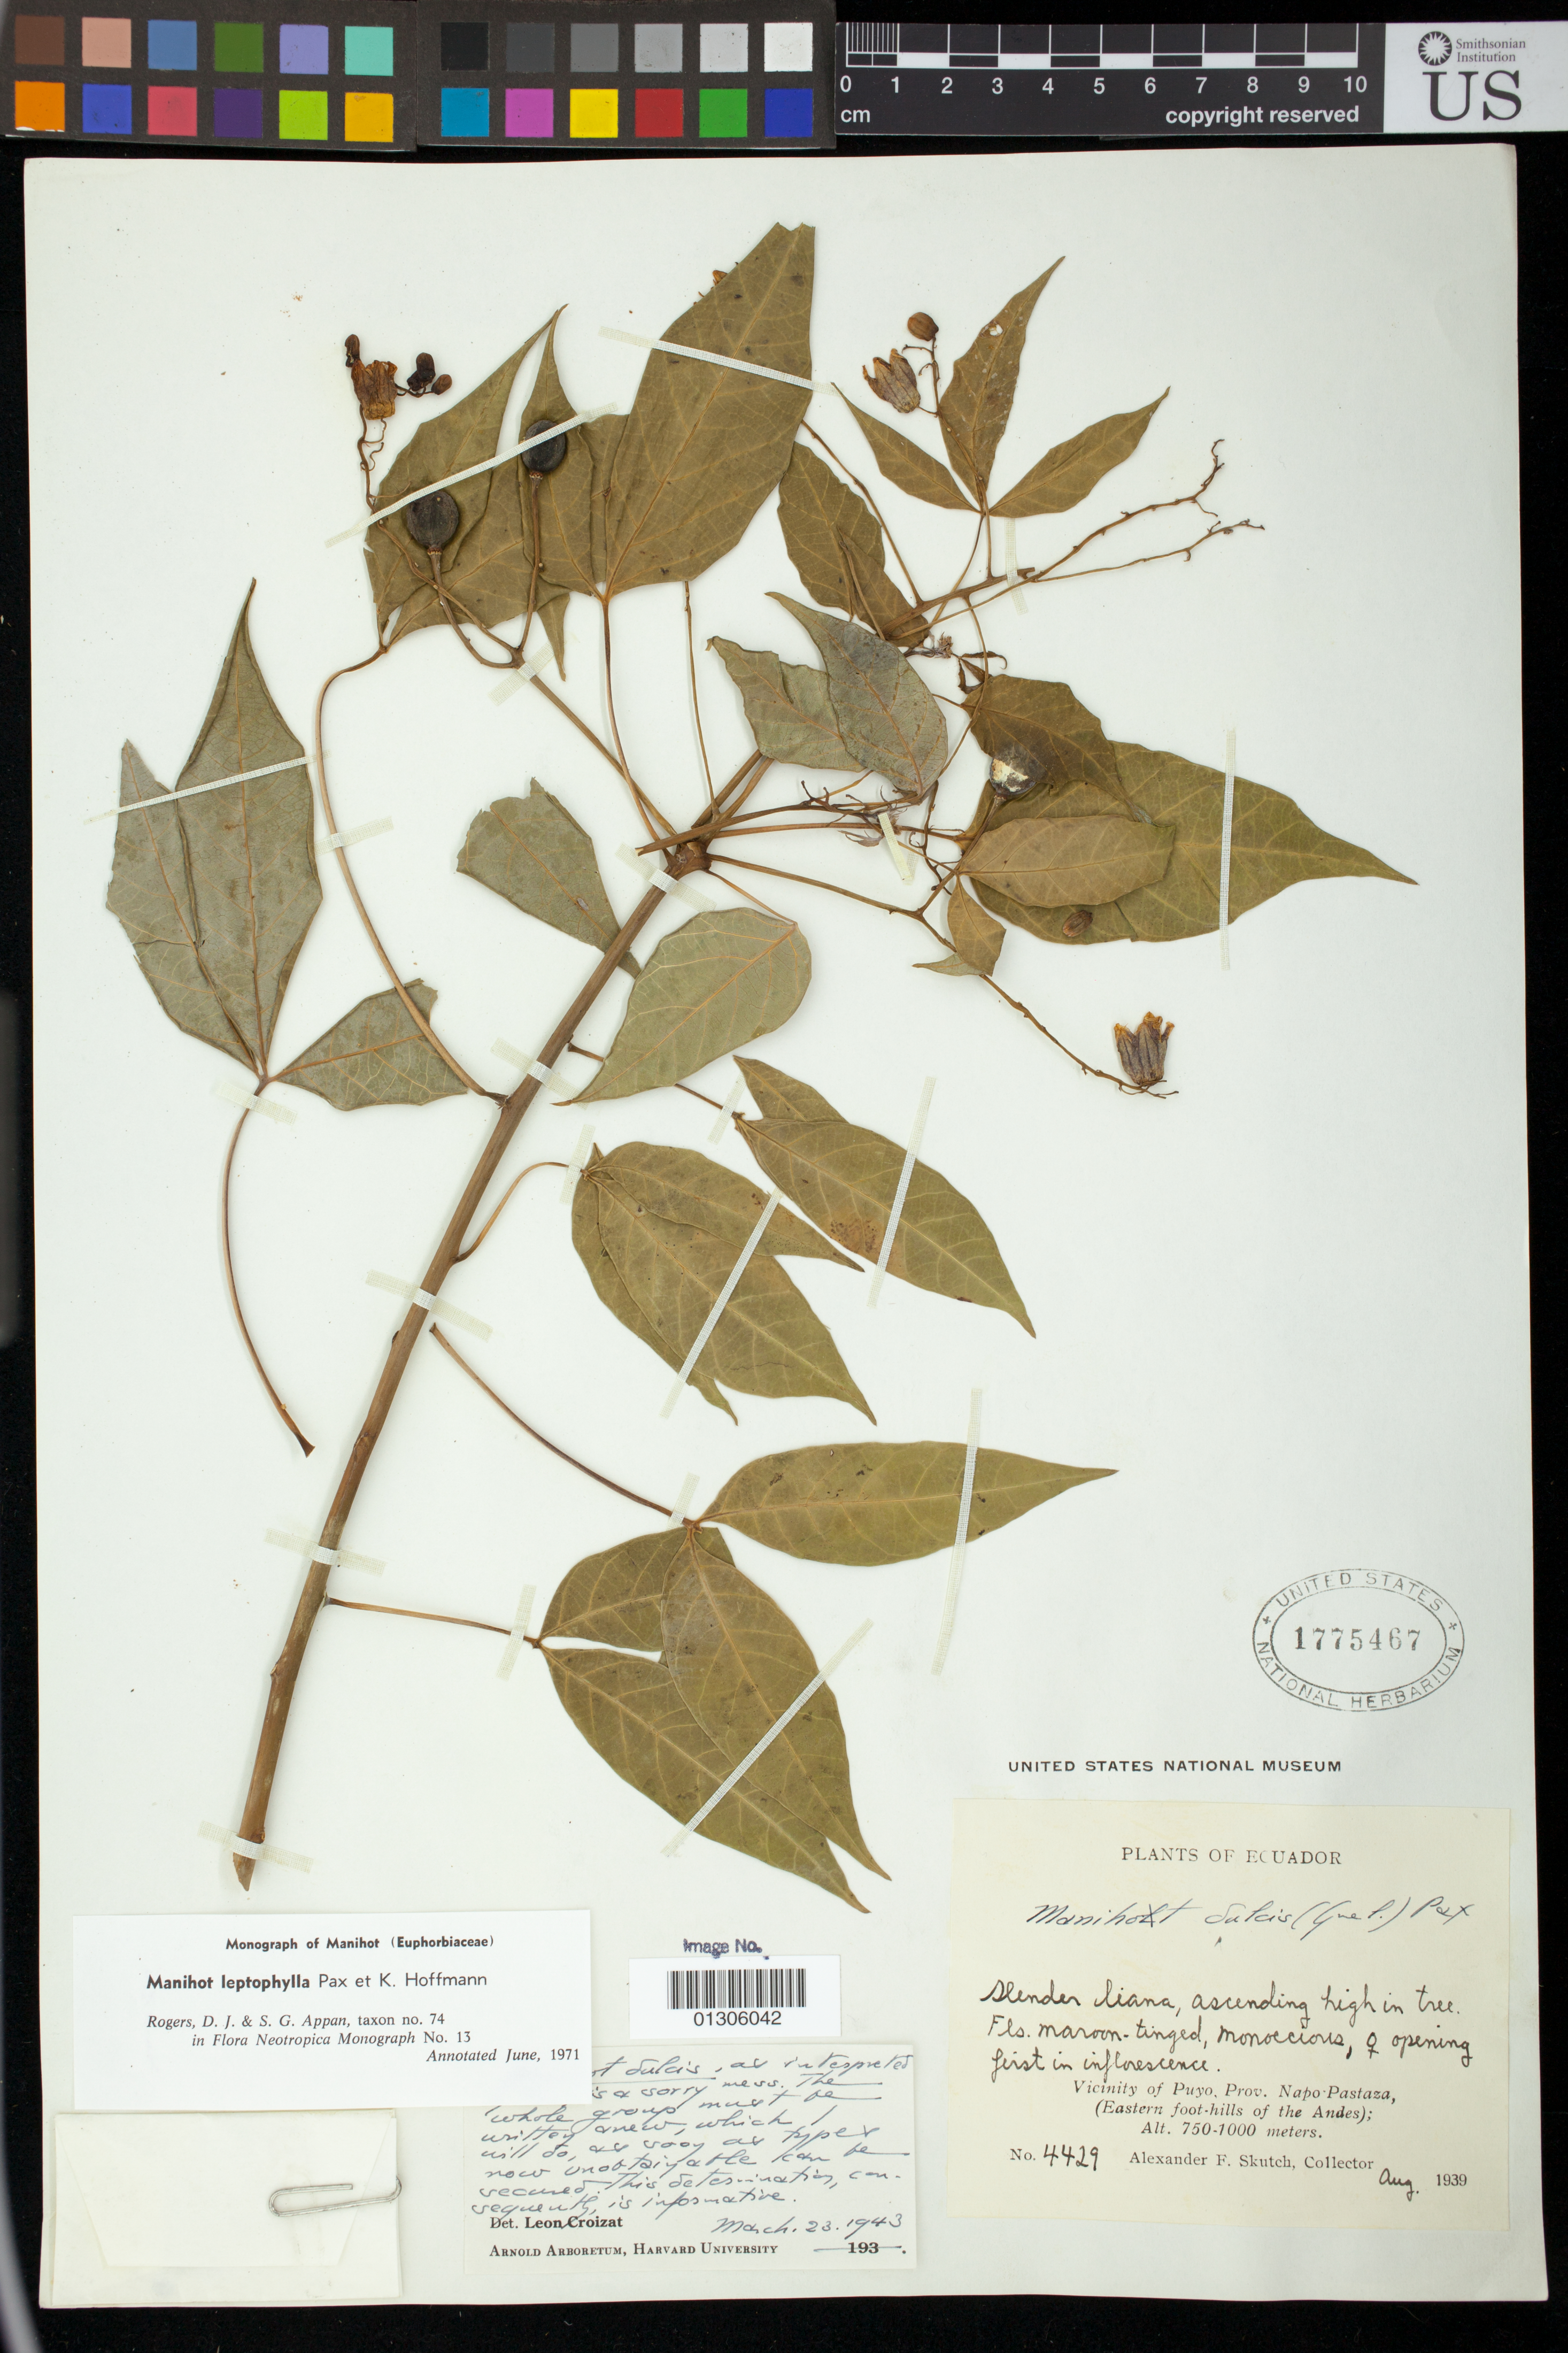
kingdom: Plantae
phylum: Tracheophyta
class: Magnoliopsida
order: Malpighiales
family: Euphorbiaceae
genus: Manihot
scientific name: Manihot leptophylla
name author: Pax in Engl.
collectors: A. F. Skutch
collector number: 4429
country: Ecuador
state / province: Pastaza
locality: Vicinity of Puyo, Prov. Napo-Pastaza, (Eastern foot-hills of the Andes)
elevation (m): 750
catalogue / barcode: US 1775467